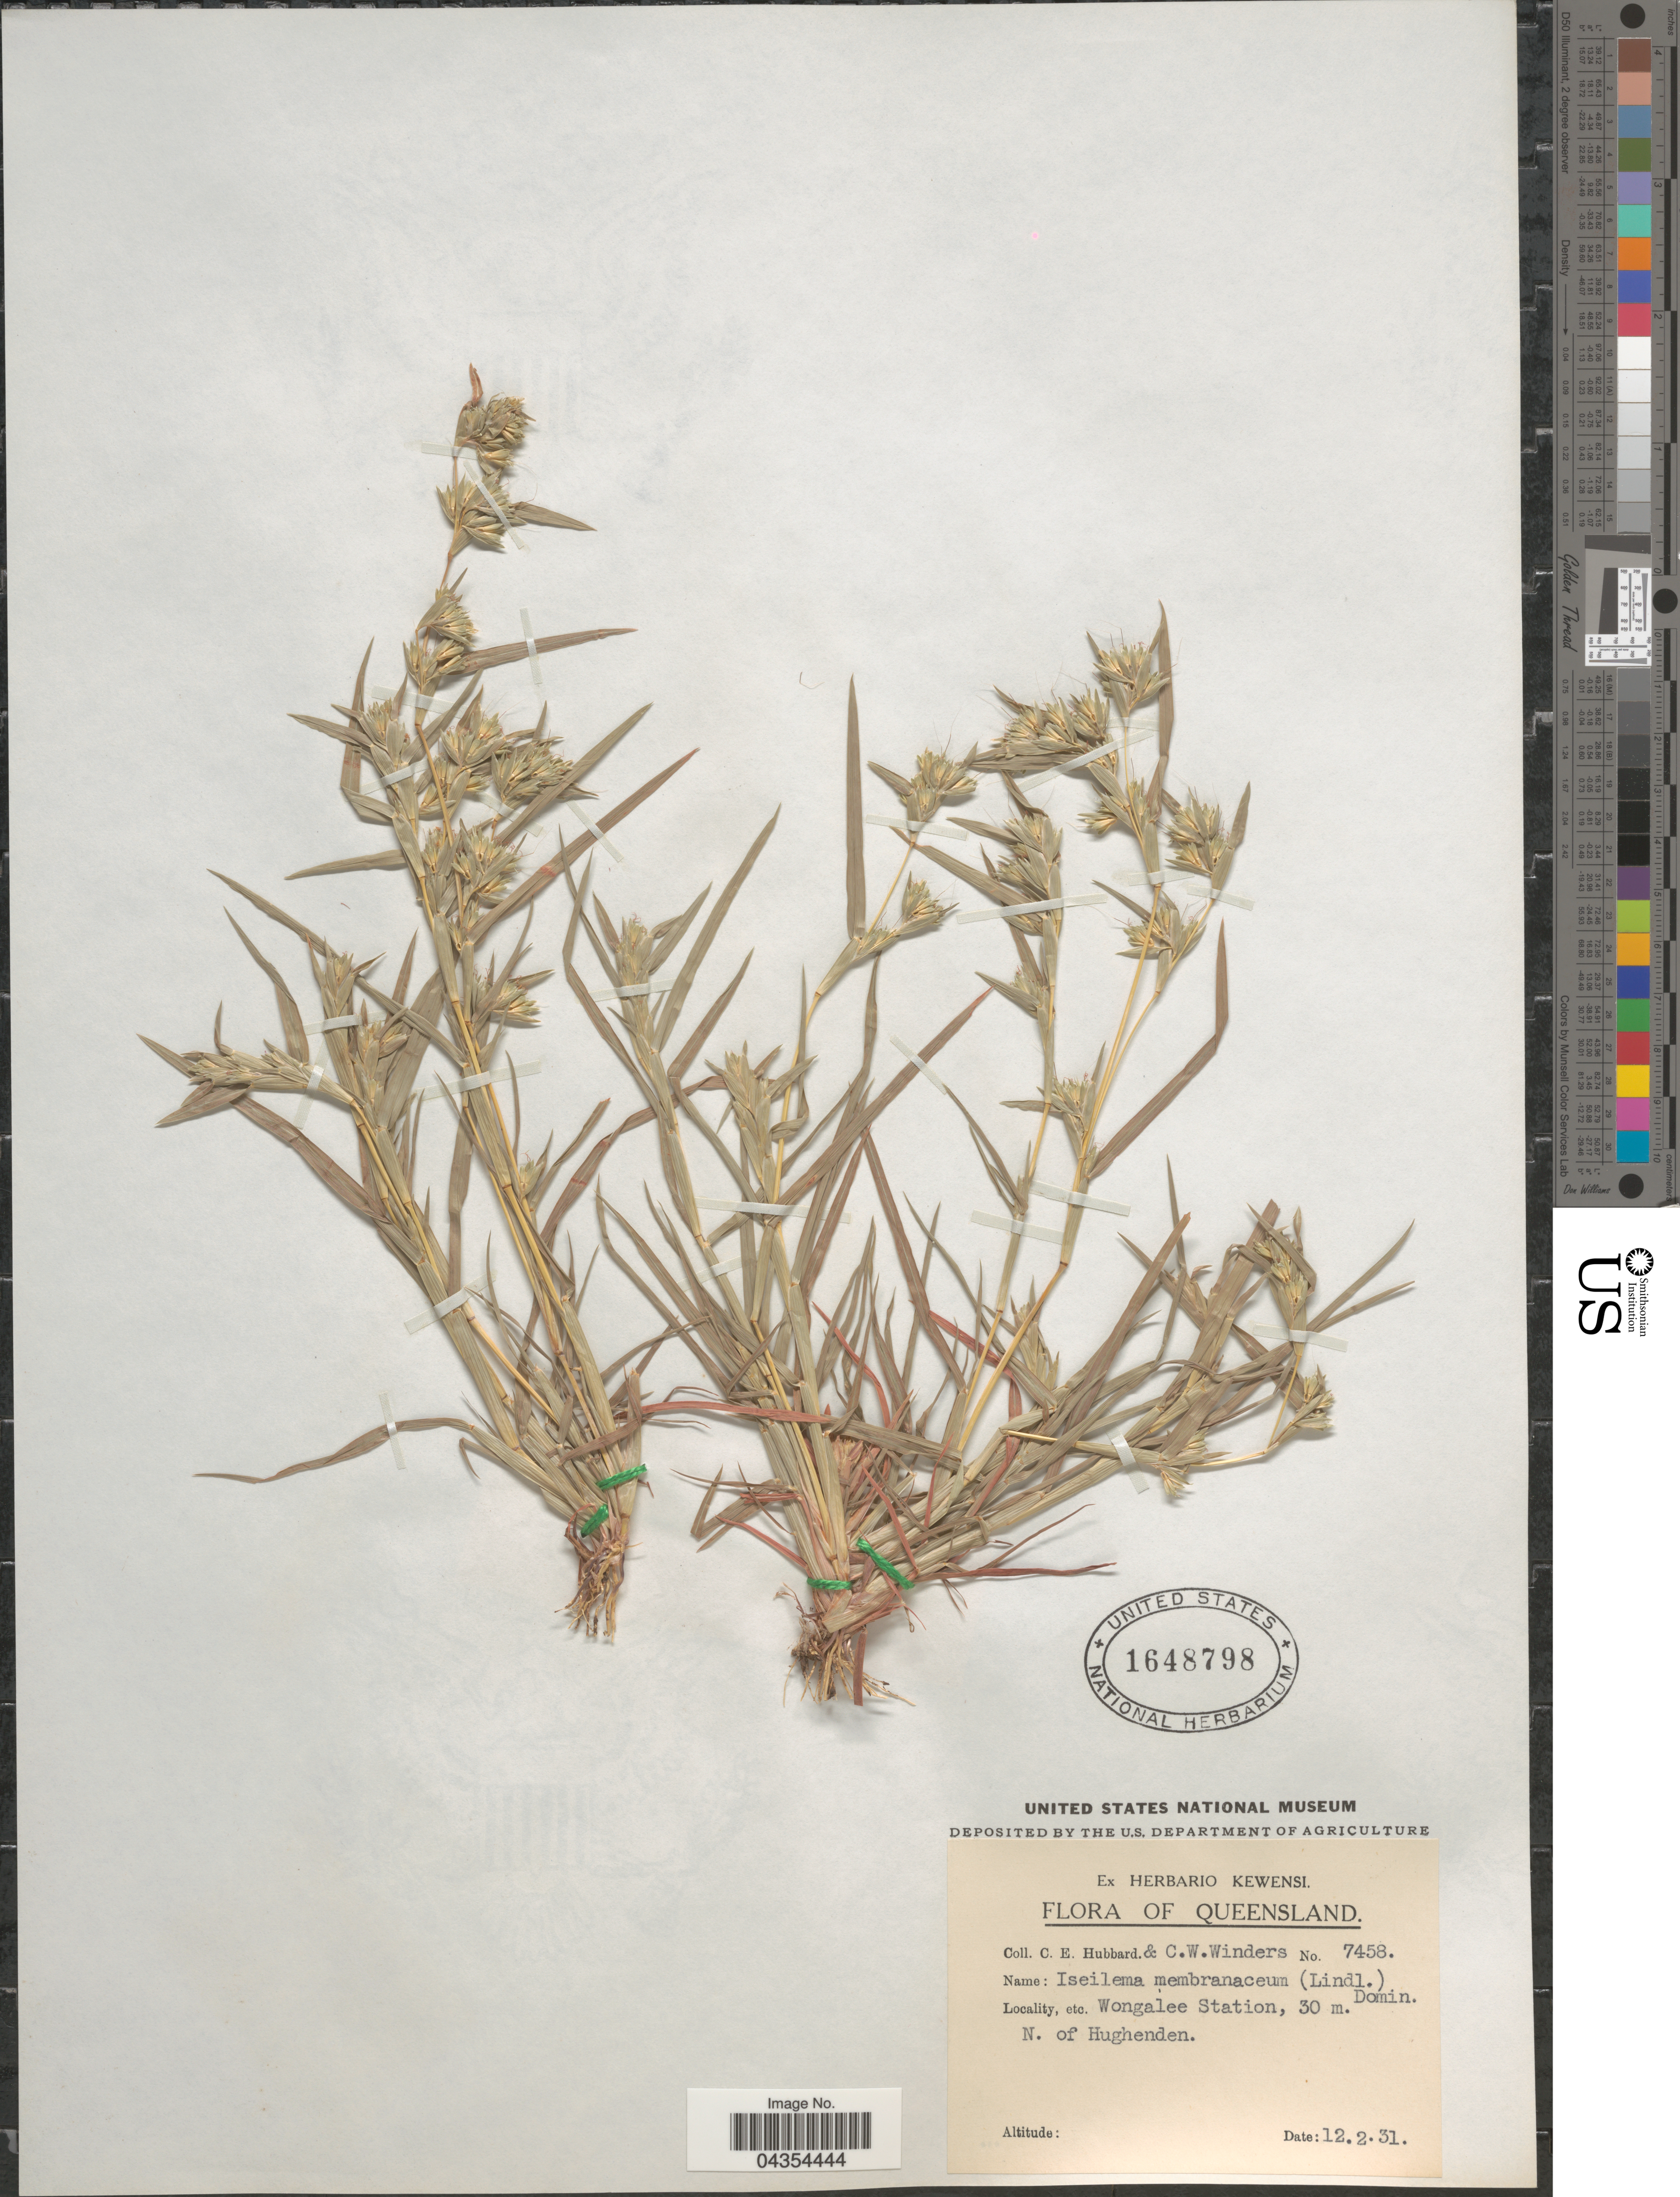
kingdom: Plantae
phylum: Tracheophyta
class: Liliopsida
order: Poales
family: Poaceae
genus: Iseilema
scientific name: Iseilema membranaceum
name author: (Lindl.) Domin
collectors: C. E. Hubbard & C. Winders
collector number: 7458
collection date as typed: Transcribed d/m/y: 12/2/31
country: Australia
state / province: Queensland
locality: Wongalee Station, 30 m. N. of Hughenden.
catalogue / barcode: US 1648798